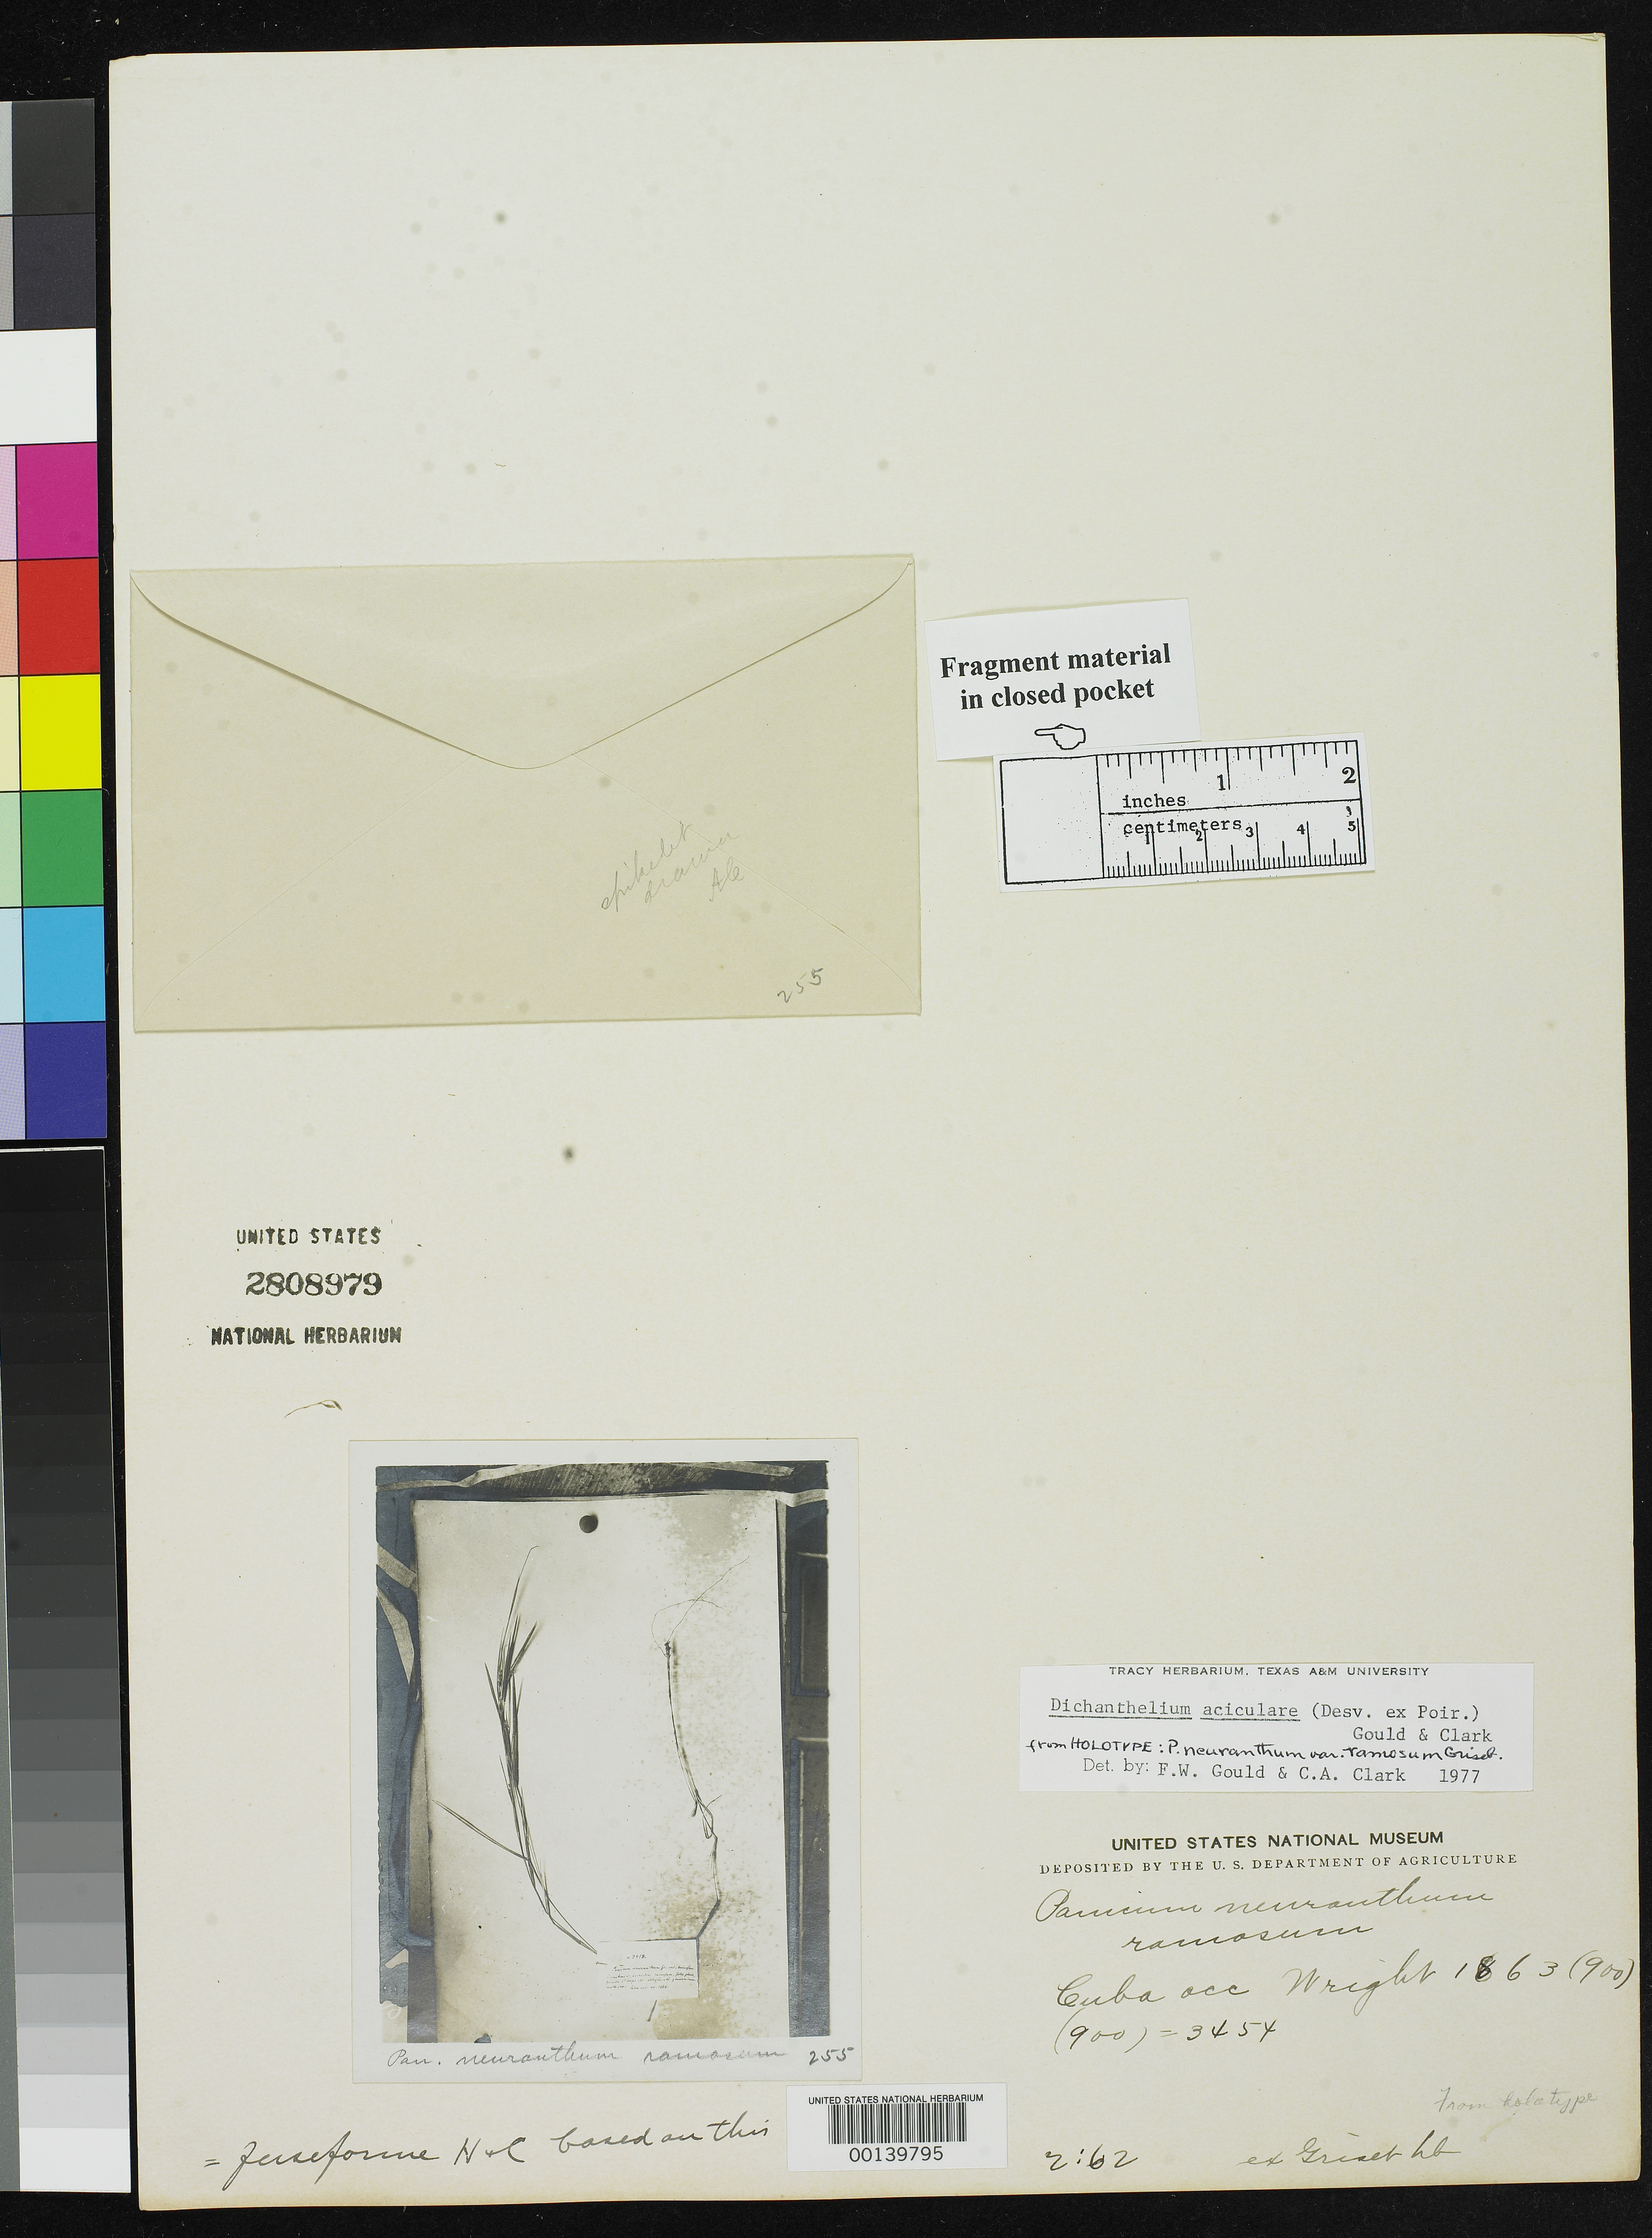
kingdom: Plantae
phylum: Tracheophyta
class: Liliopsida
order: Poales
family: Poaceae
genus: Panicum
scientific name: Panicum neuranthum var. ramosum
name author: Griseb.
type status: Type Fragment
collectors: C. Wright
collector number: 3454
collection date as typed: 1863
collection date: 1863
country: Cuba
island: Greater Antilles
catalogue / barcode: US 2808979